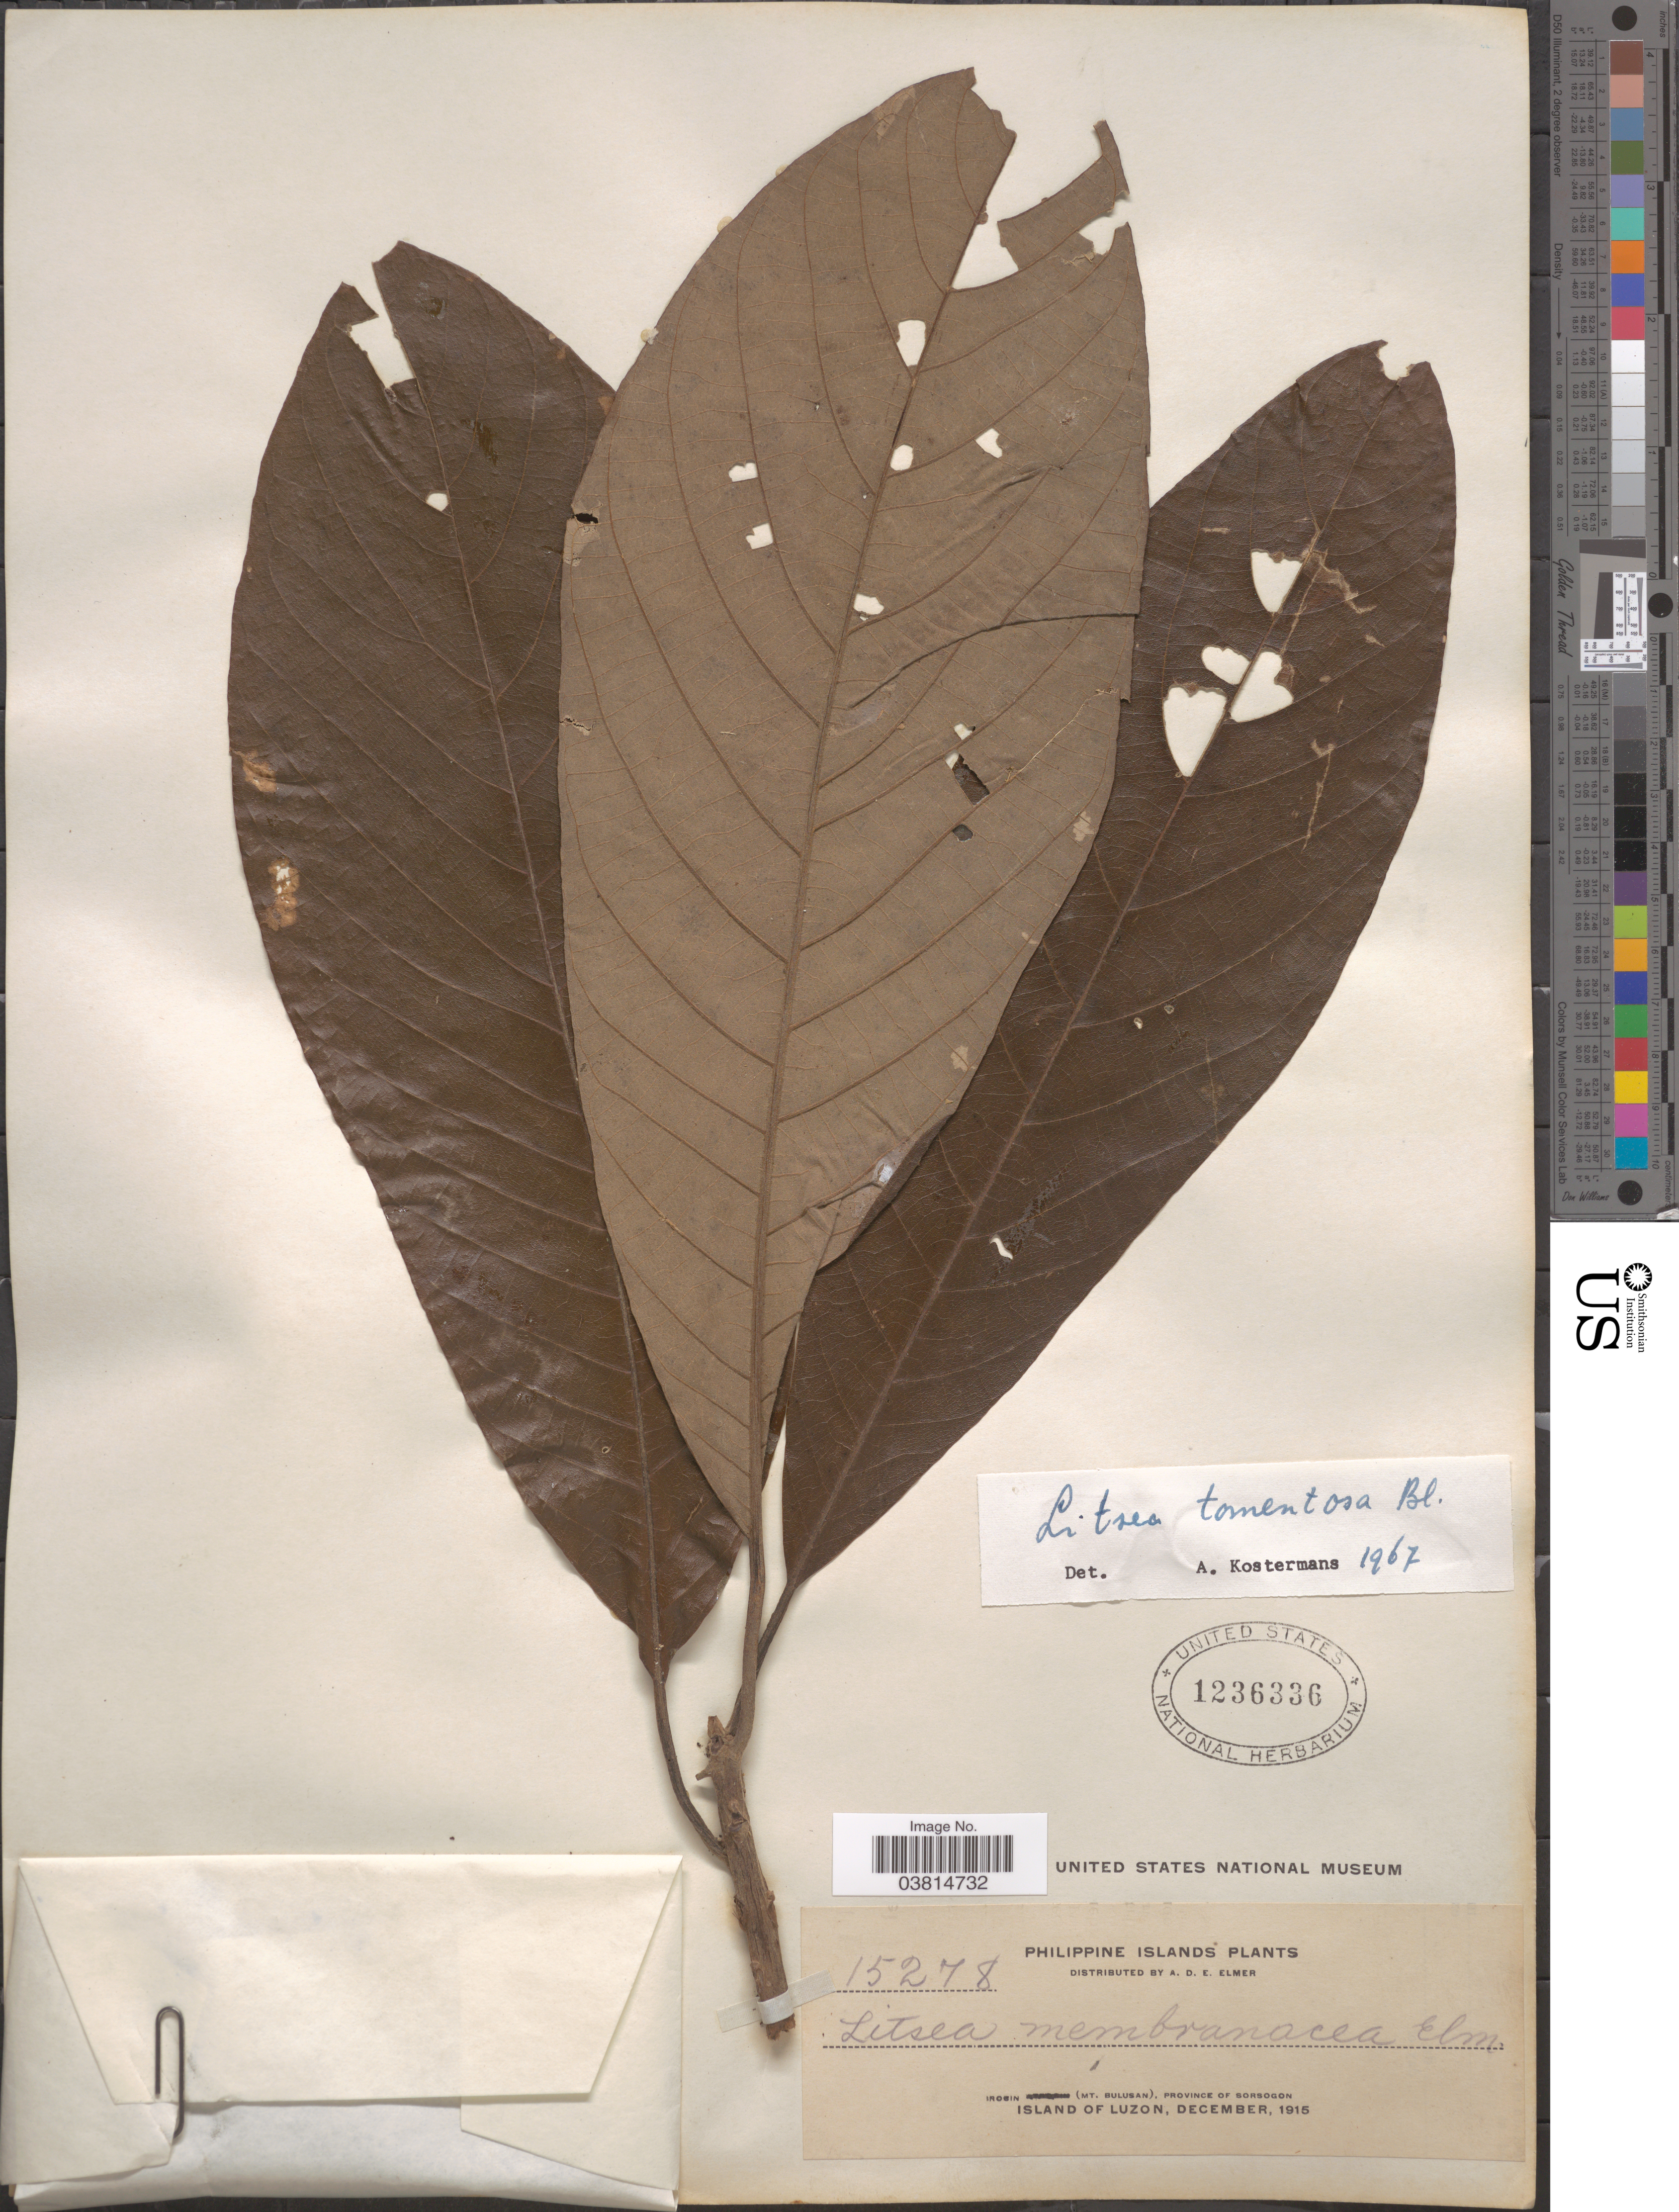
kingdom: Plantae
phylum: Tracheophyta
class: Magnoliopsida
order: Laurales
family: Lauraceae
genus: Litsea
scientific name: Litsea tomentosa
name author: Blume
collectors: A. D. E. Elmer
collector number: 15278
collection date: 1915-12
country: Philippines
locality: Irosin (Mt. Bulusan), Province of Sorsogon, Island of Luzon.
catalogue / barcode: US 1236336